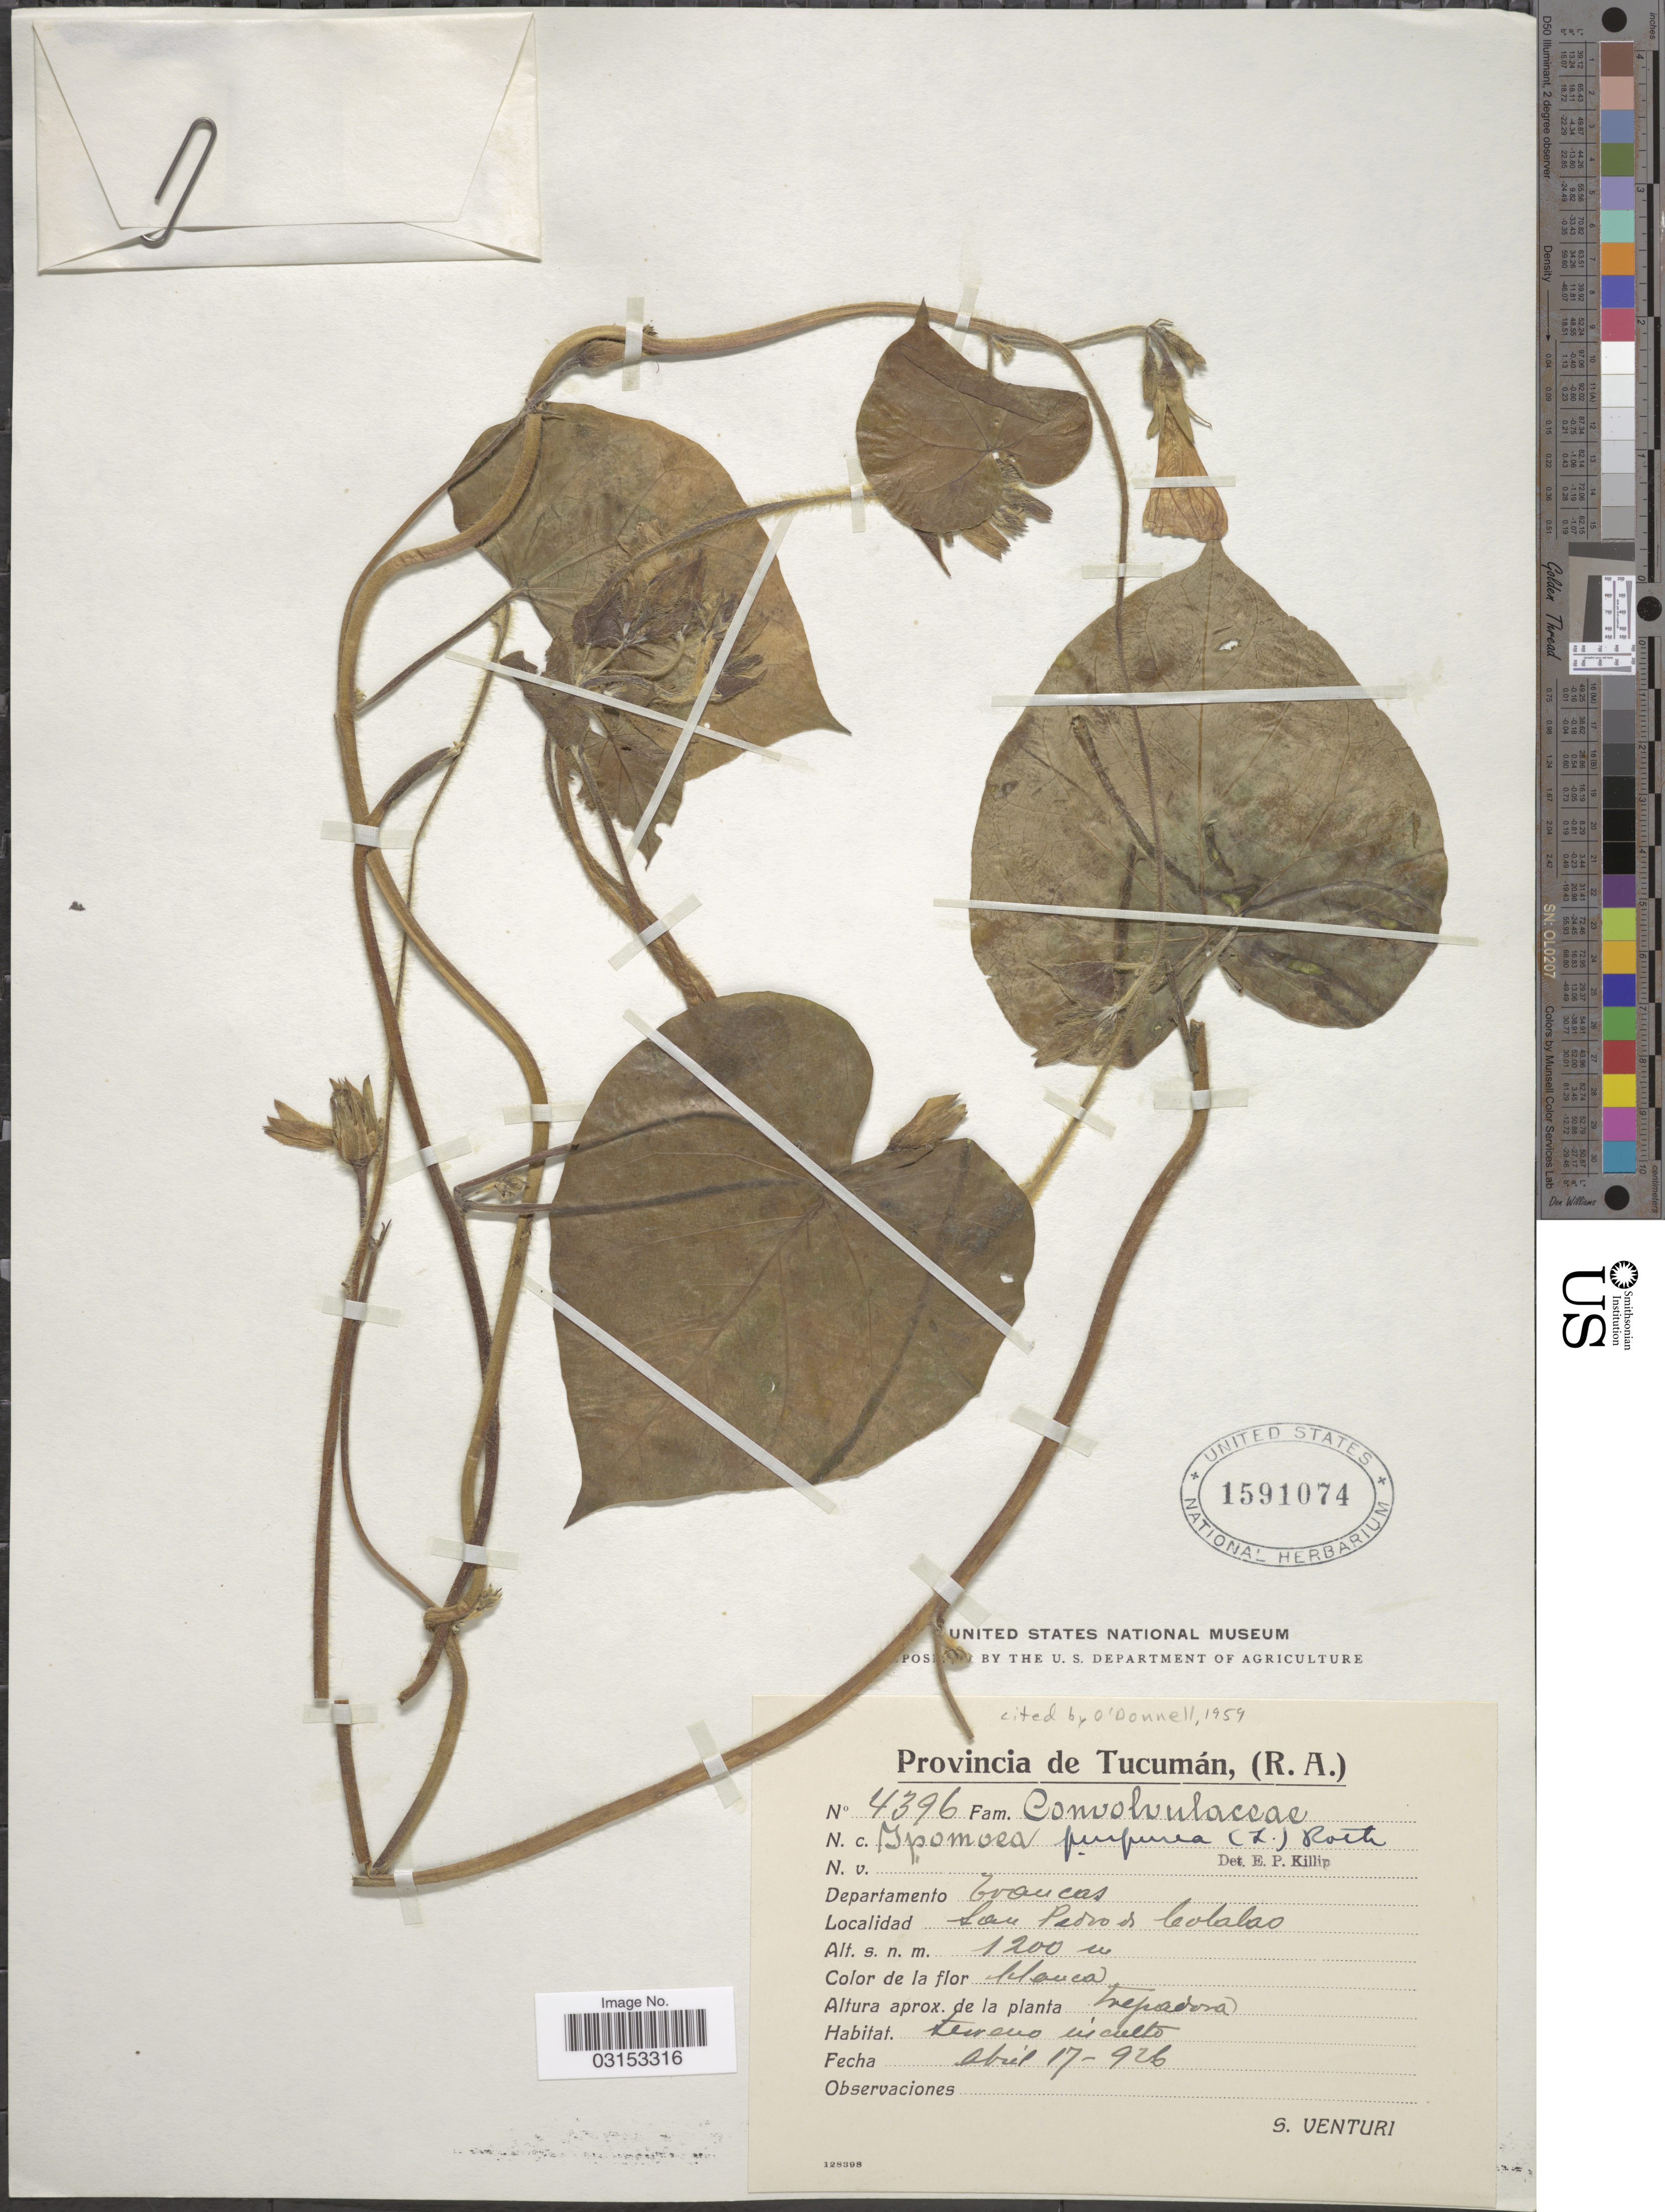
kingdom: Plantae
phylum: Tracheophyta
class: Magnoliopsida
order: Solanales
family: Convolvulaceae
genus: Ipomoea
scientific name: Ipomoea purpurea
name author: (L.) Roth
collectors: S. Venturi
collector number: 4396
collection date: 1926-04-17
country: Argentina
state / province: Tucuman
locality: Departamento Trancas. San Pedro de Colalao.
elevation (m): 1200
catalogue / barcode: US 1591074